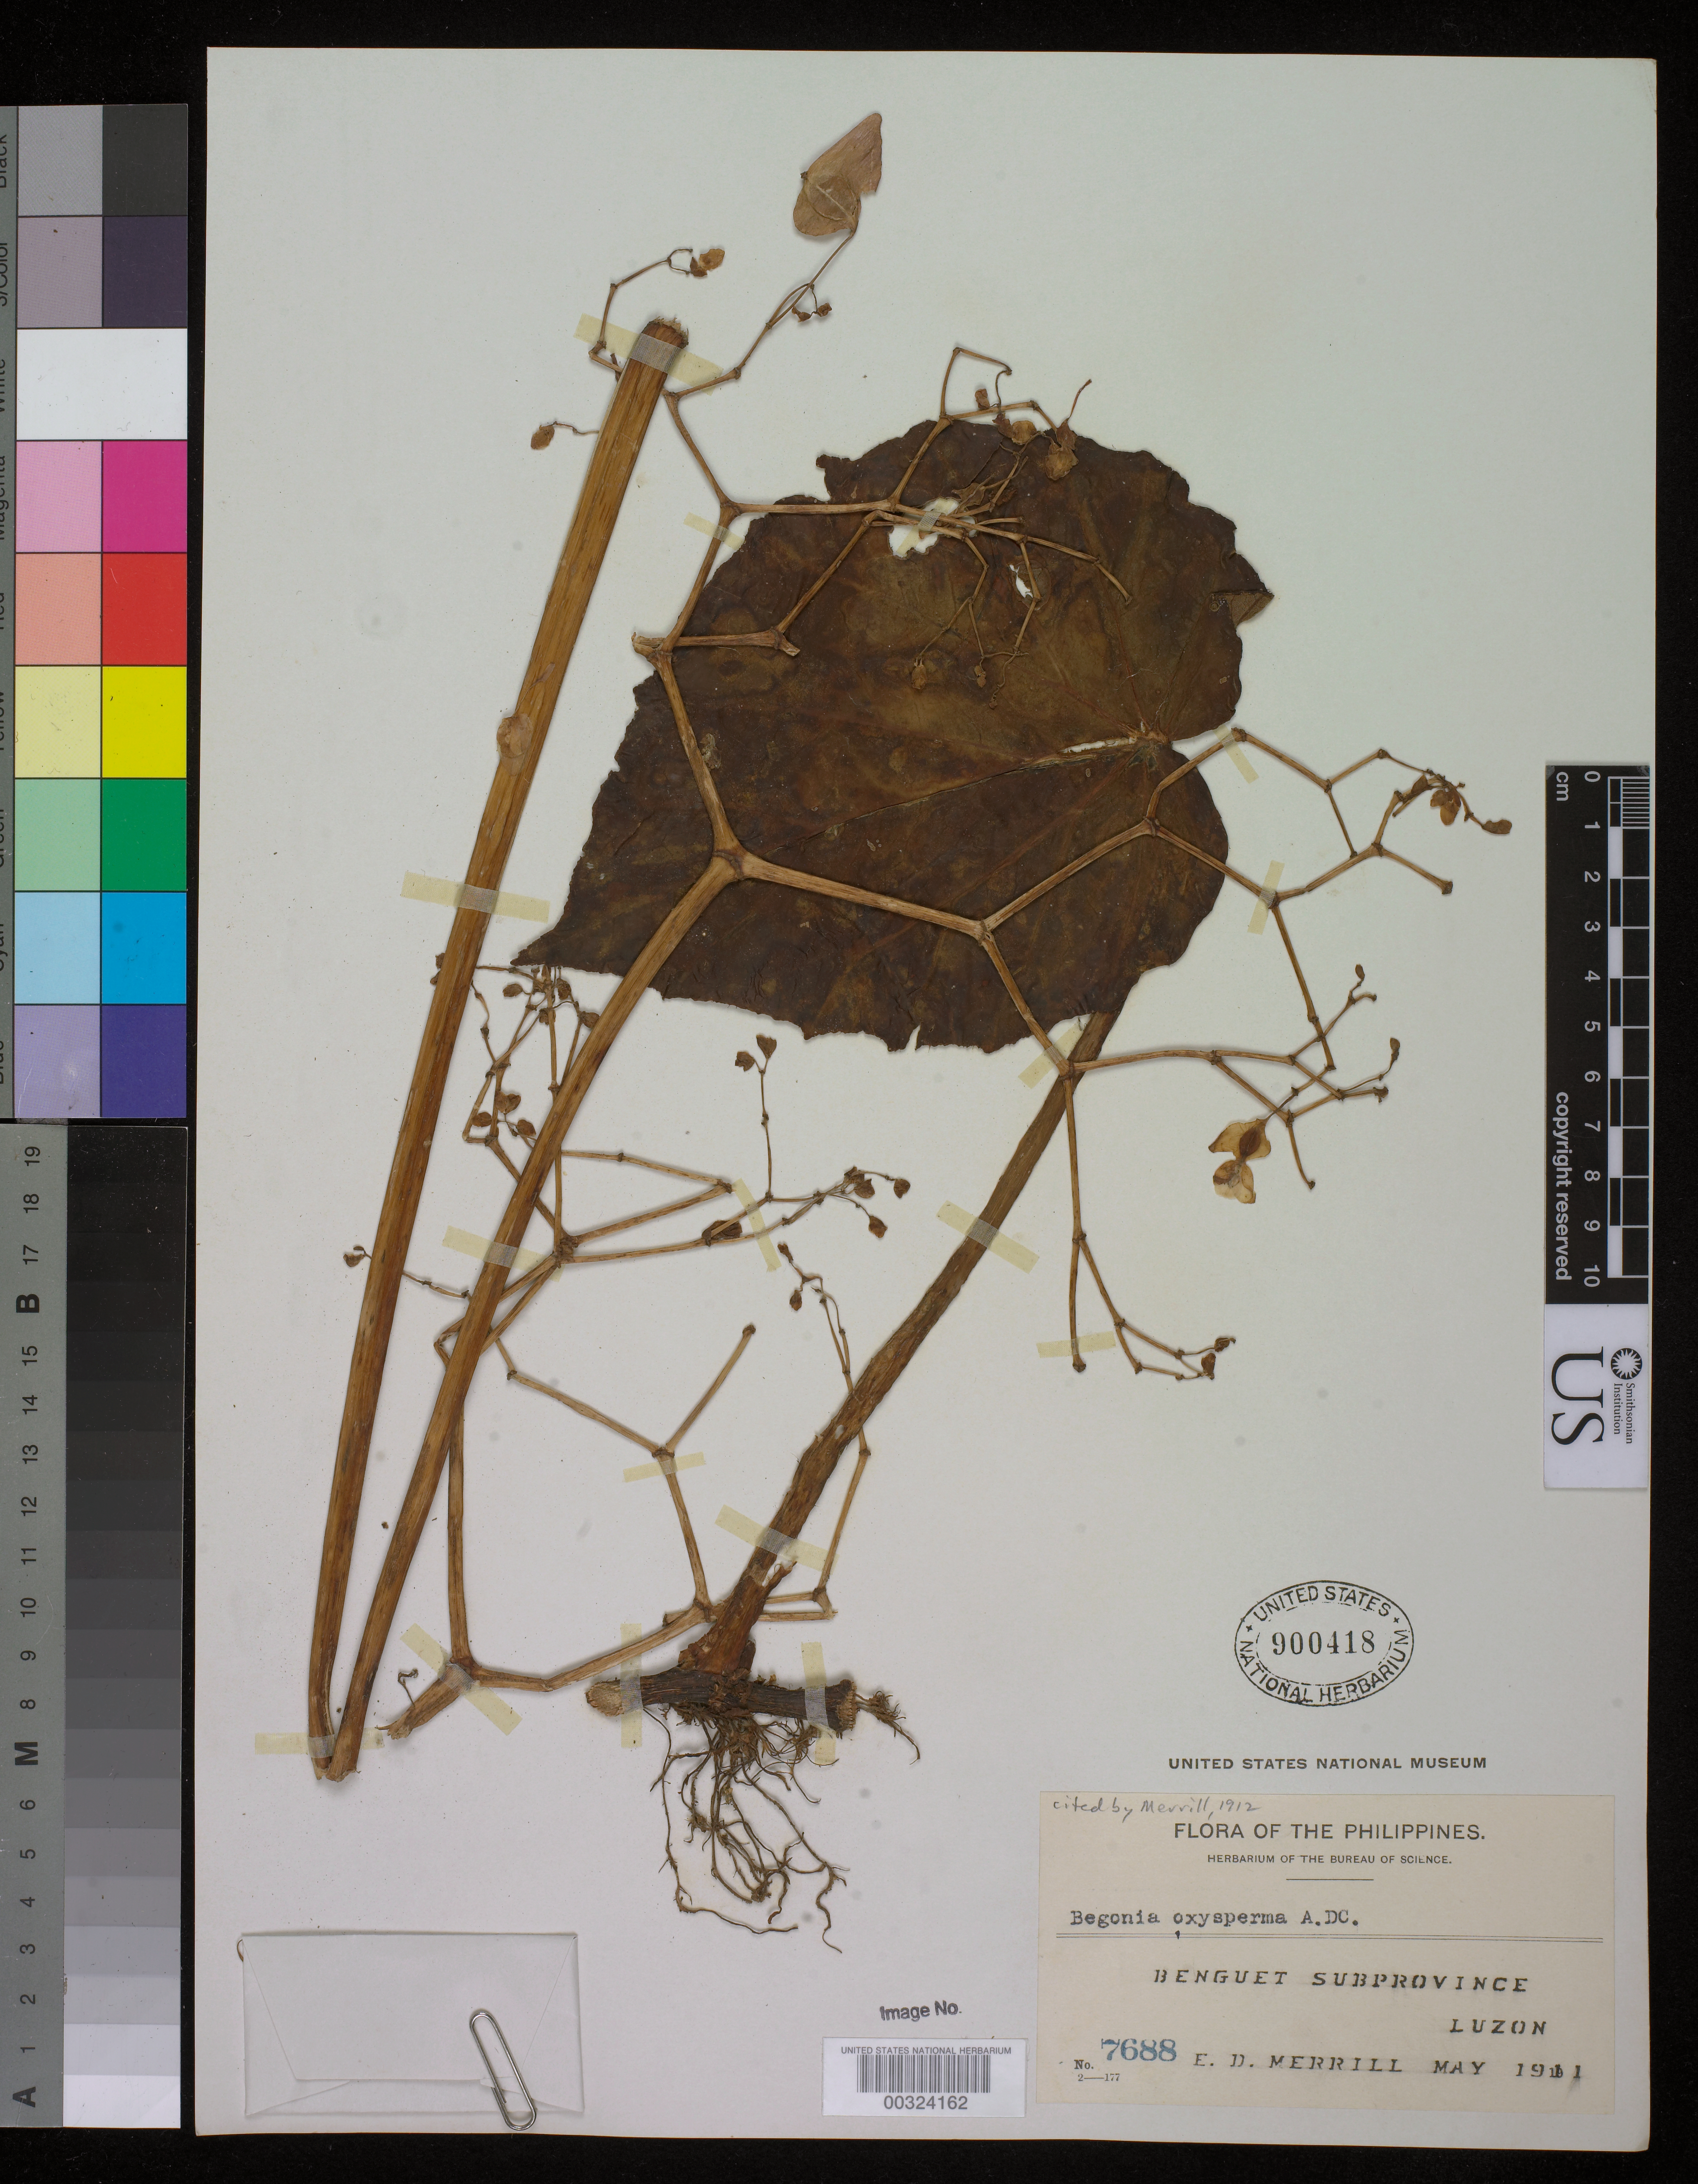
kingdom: Plantae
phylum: Tracheophyta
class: Magnoliopsida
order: Cucurbitales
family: Begoniaceae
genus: Begonia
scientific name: Begonia oxysperma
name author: A. DC.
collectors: E. D. Merrill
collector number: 7688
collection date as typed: May 1911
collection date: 1911-05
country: Philippines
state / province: Cordillera (Administrative Region)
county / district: Benguet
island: Luzon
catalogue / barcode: US 900418